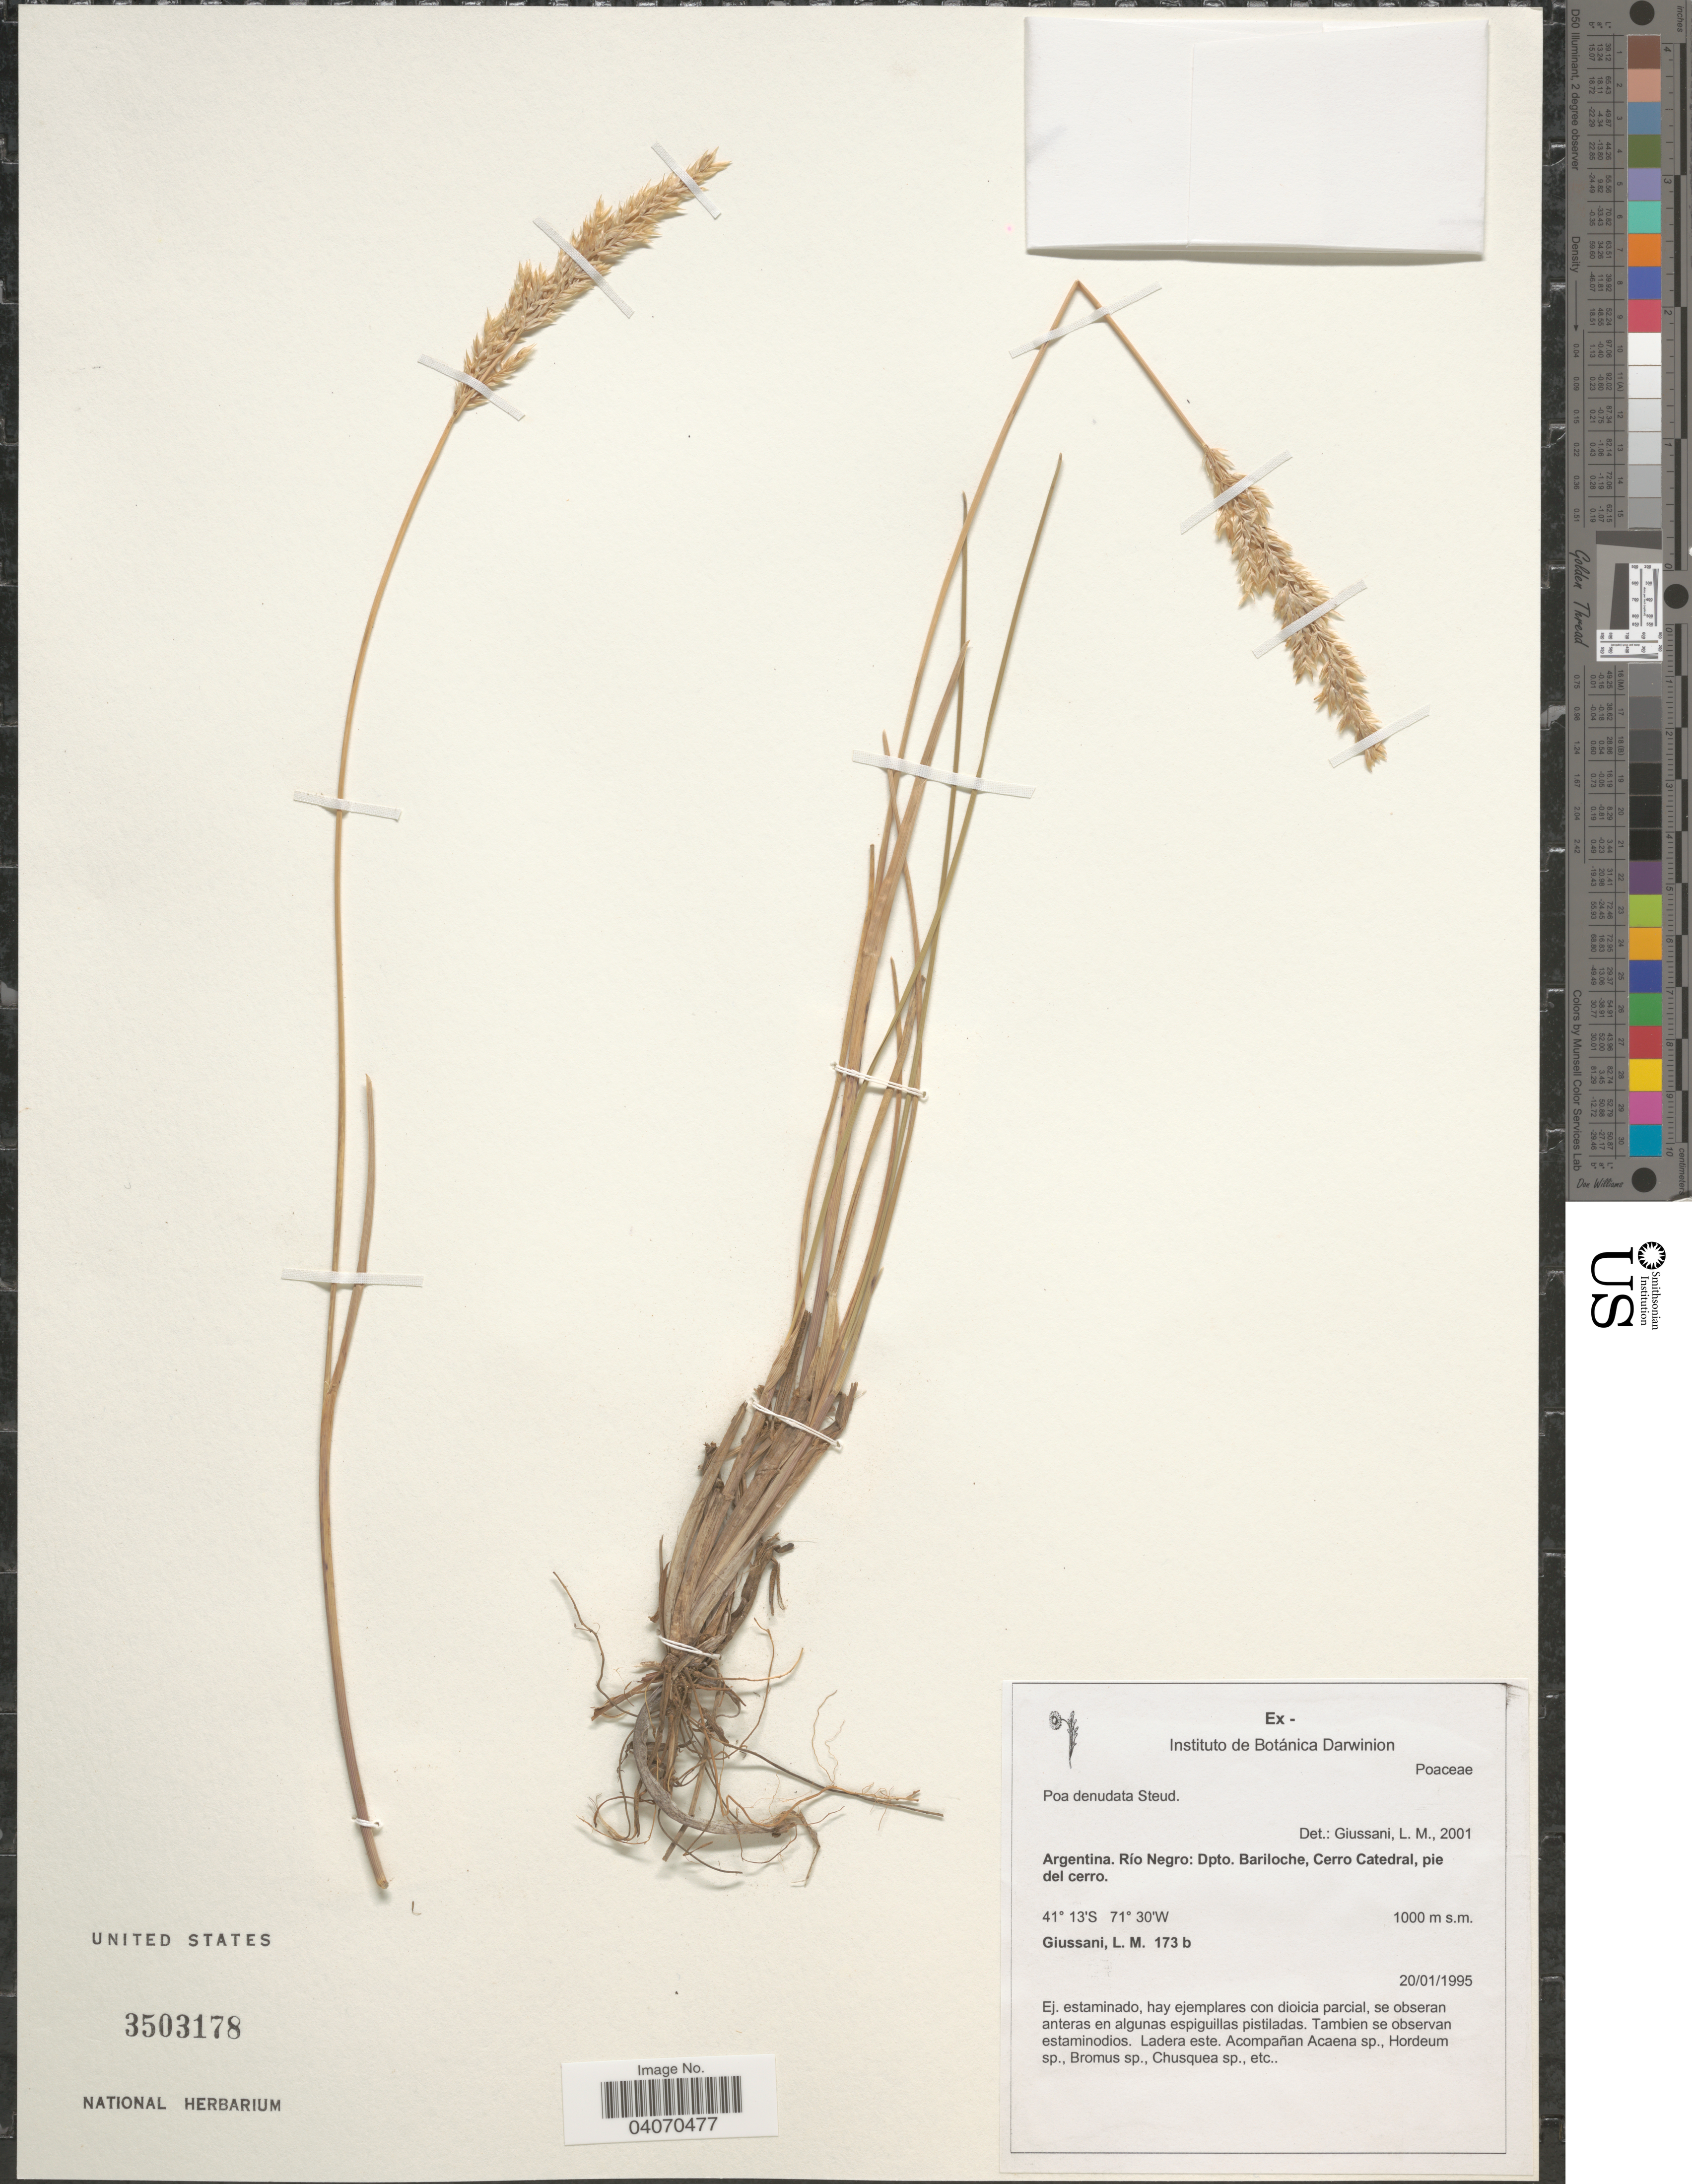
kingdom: Plantae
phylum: Tracheophyta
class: Liliopsida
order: Poales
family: Poaceae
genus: Poa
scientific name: Poa denudata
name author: Steud.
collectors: L. Giussani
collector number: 173b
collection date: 1995-01-20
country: Argentina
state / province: Rio Negro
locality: Dpto. Bariloche, Cerro Catedral, pie del cerro.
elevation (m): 1000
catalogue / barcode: US 3503178